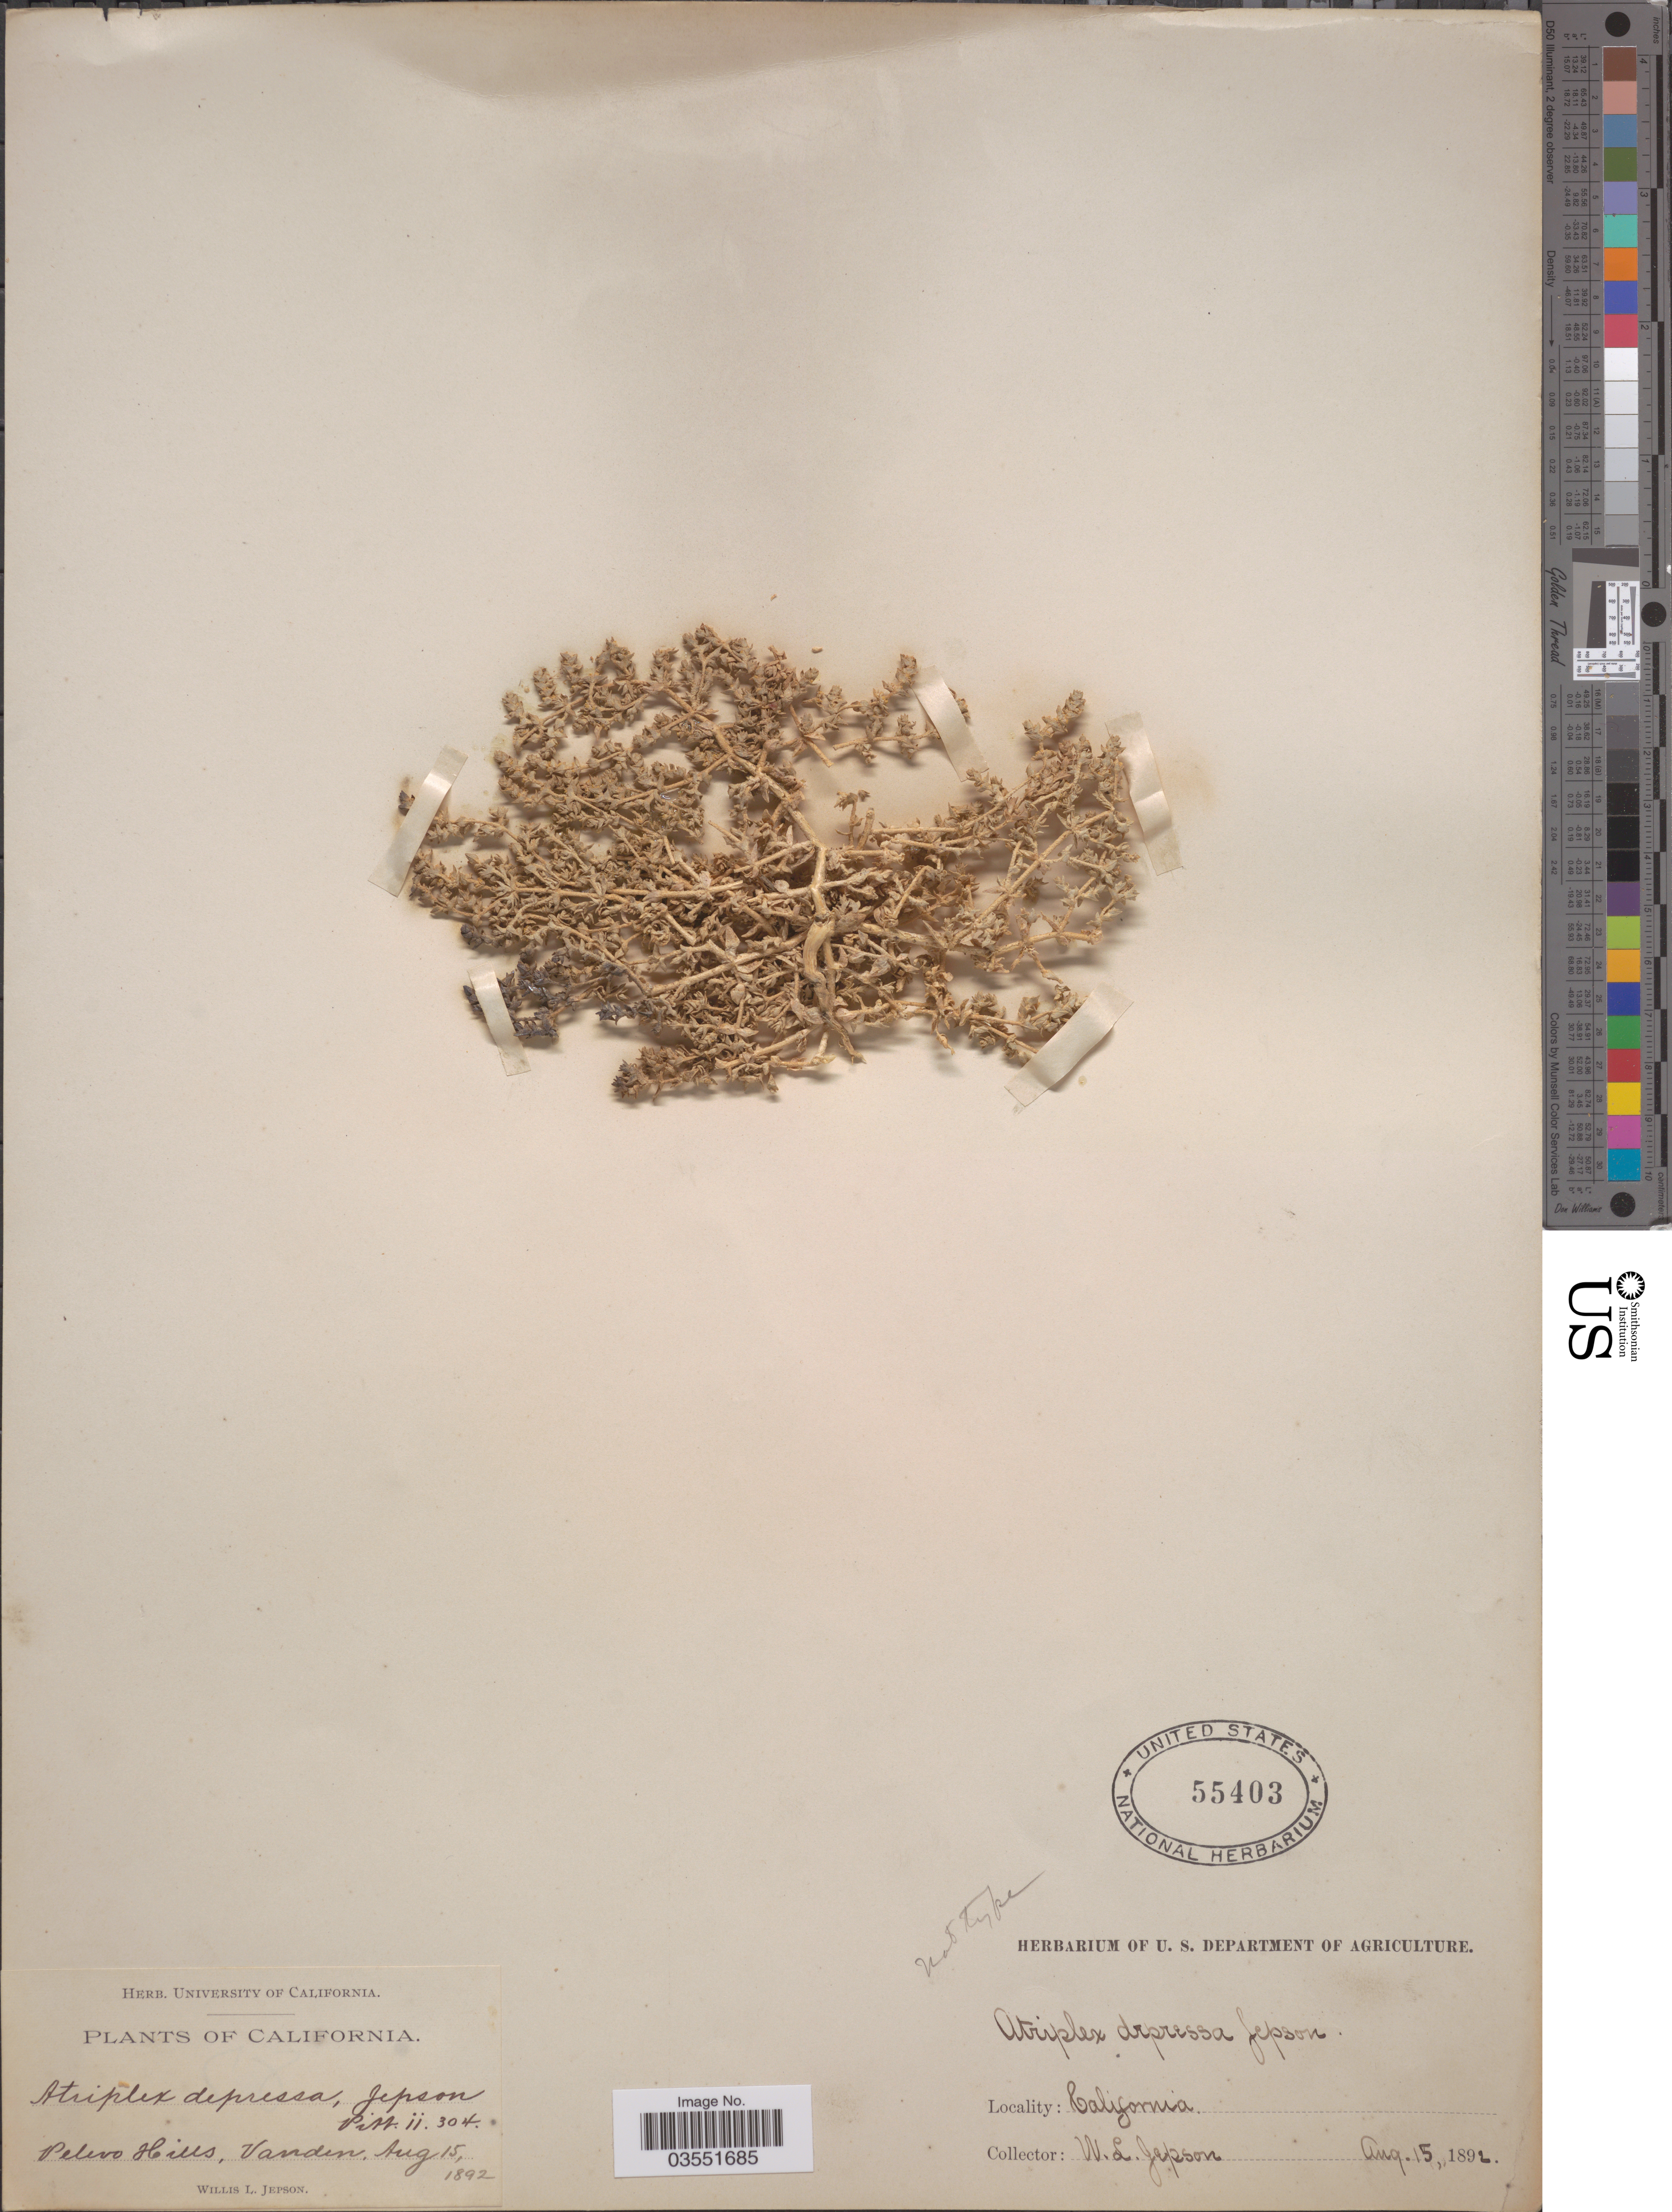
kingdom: Plantae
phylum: Tracheophyta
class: Magnoliopsida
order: Caryophyllales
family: Amaranthaceae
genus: Atriplex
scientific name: Atriplex depressa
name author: Jeps.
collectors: W. L. Jepson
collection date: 1892-08-15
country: United States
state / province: California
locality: Pelevo Hills, Vanden.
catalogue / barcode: US 55403